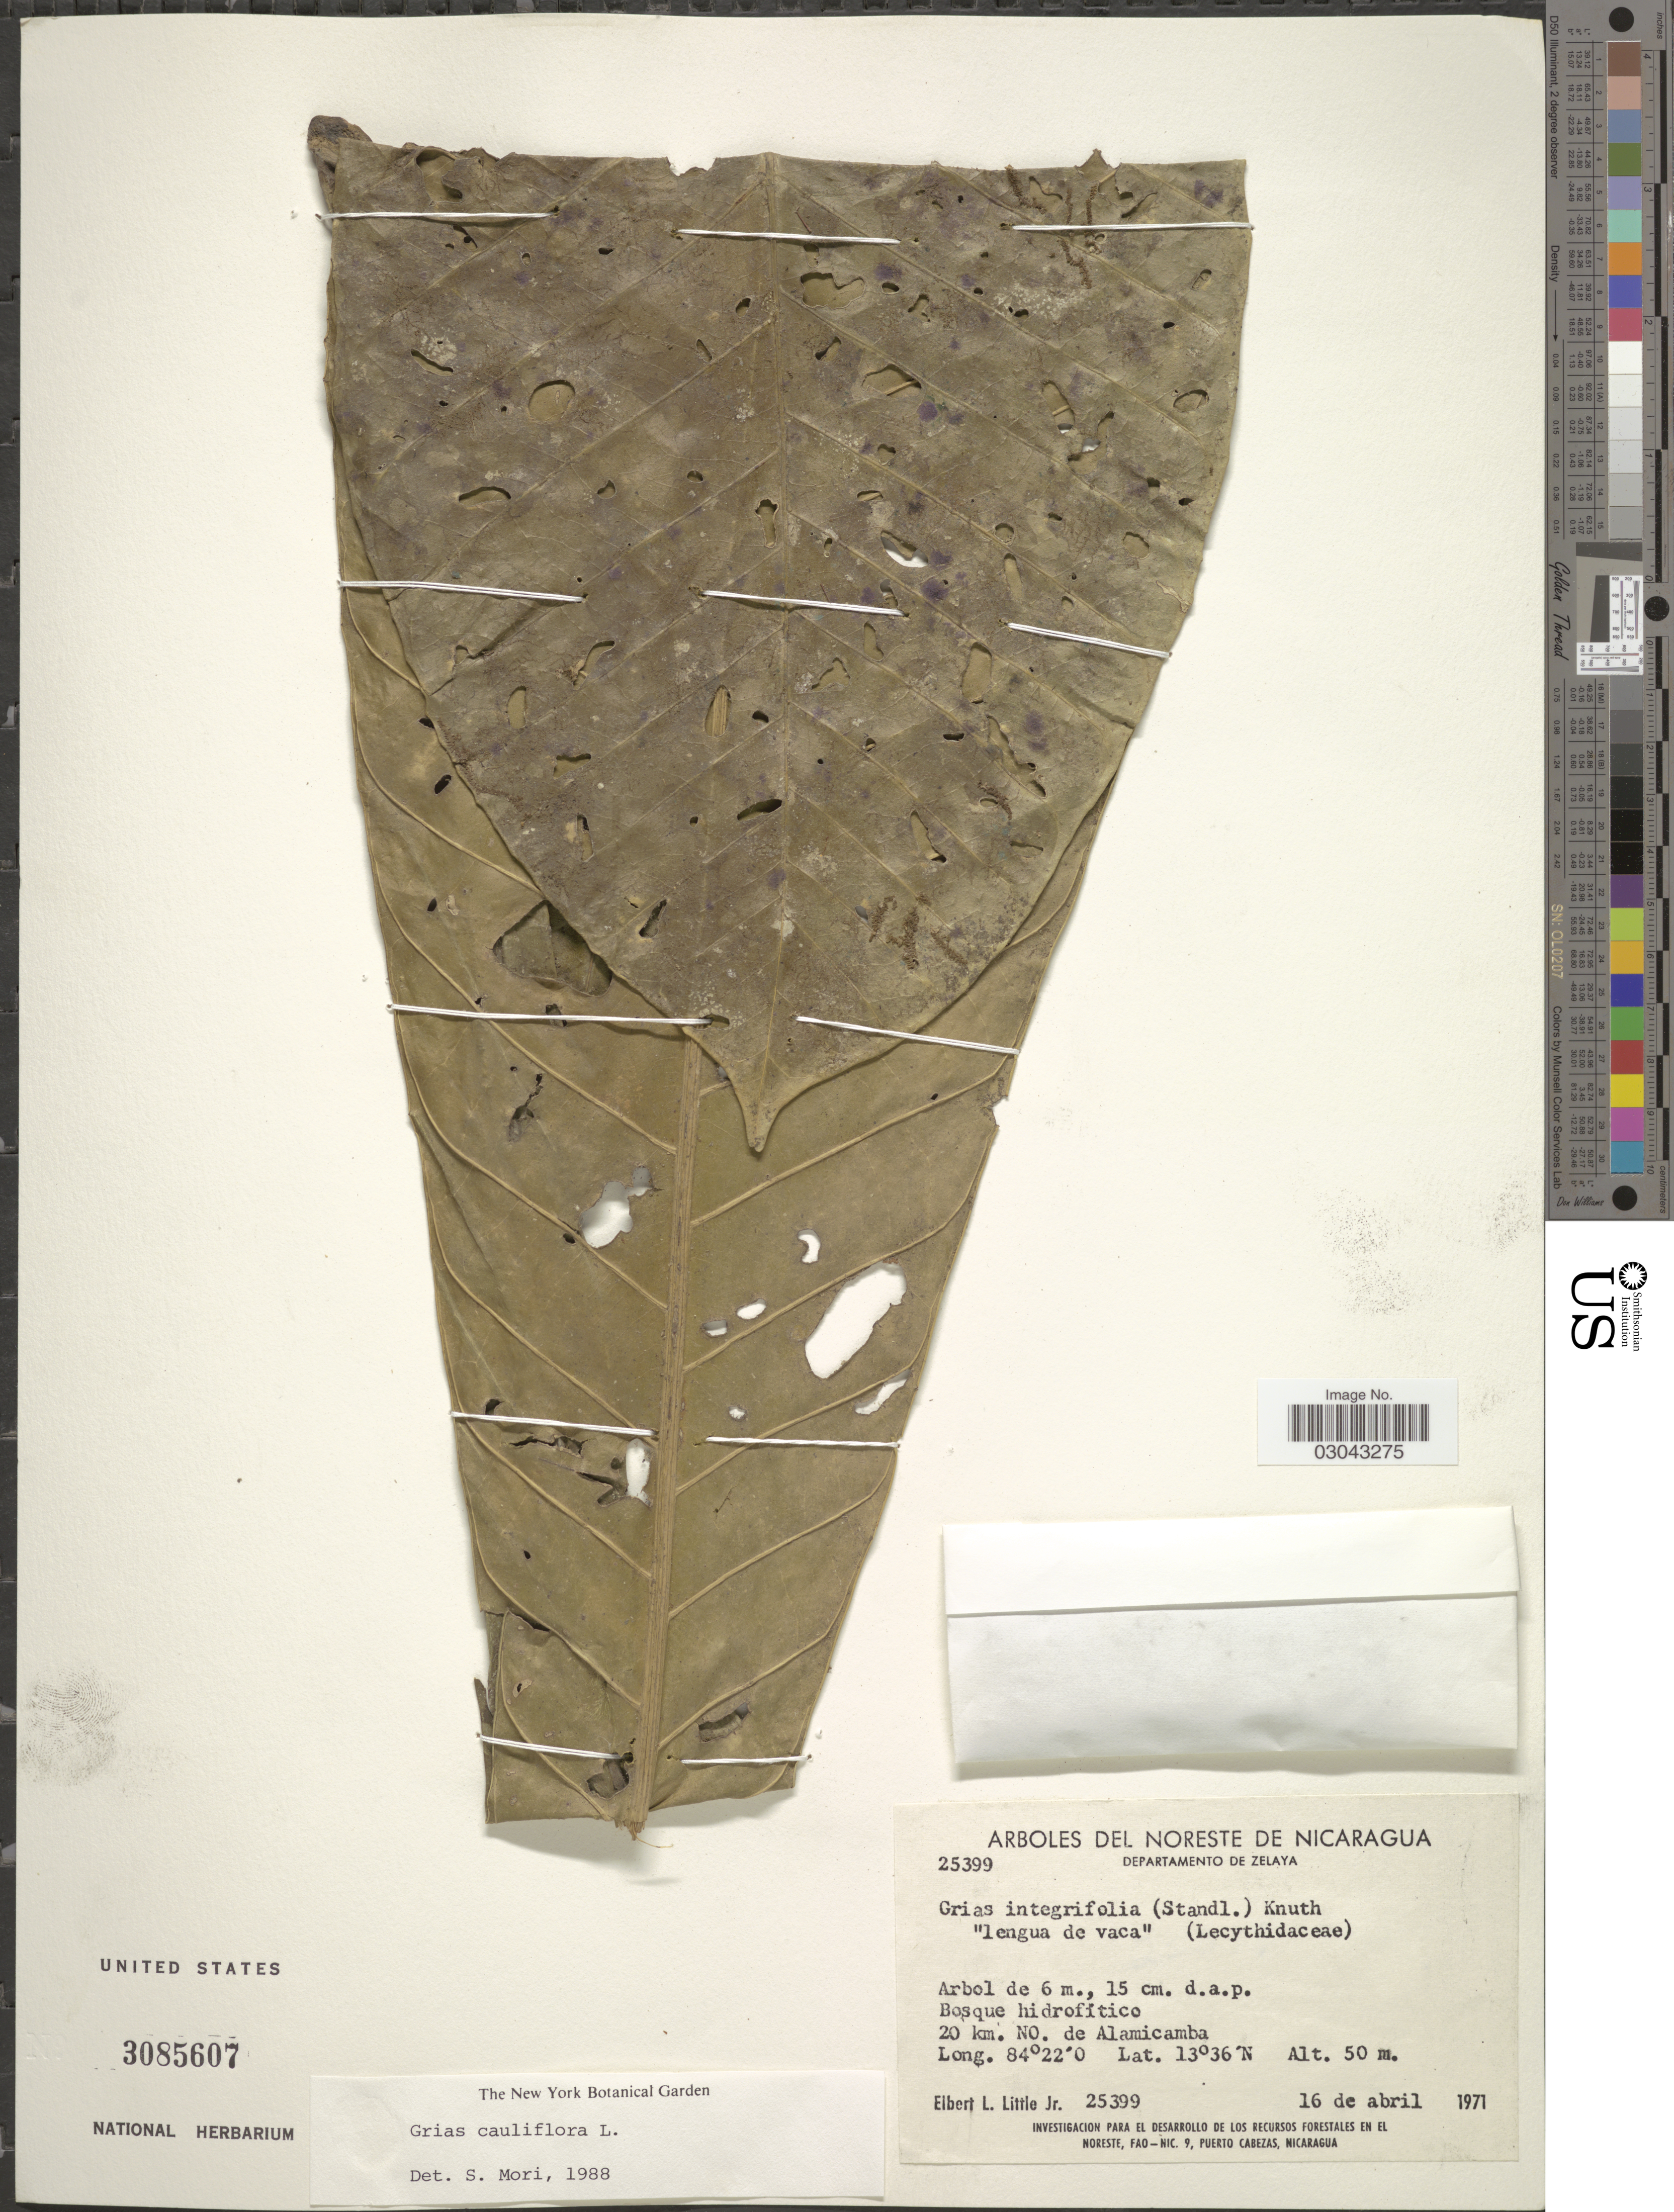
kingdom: Plantae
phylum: Tracheophyta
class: Magnoliopsida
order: Ericales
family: Lecythidaceae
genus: Grias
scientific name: Grias cauliflora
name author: L.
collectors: E. L. Little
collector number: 25399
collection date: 1971-04-16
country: Nicaragua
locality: Departamento De Zelaya, 20 km. NO. de Alamicamba.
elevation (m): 50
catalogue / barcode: US 3085607